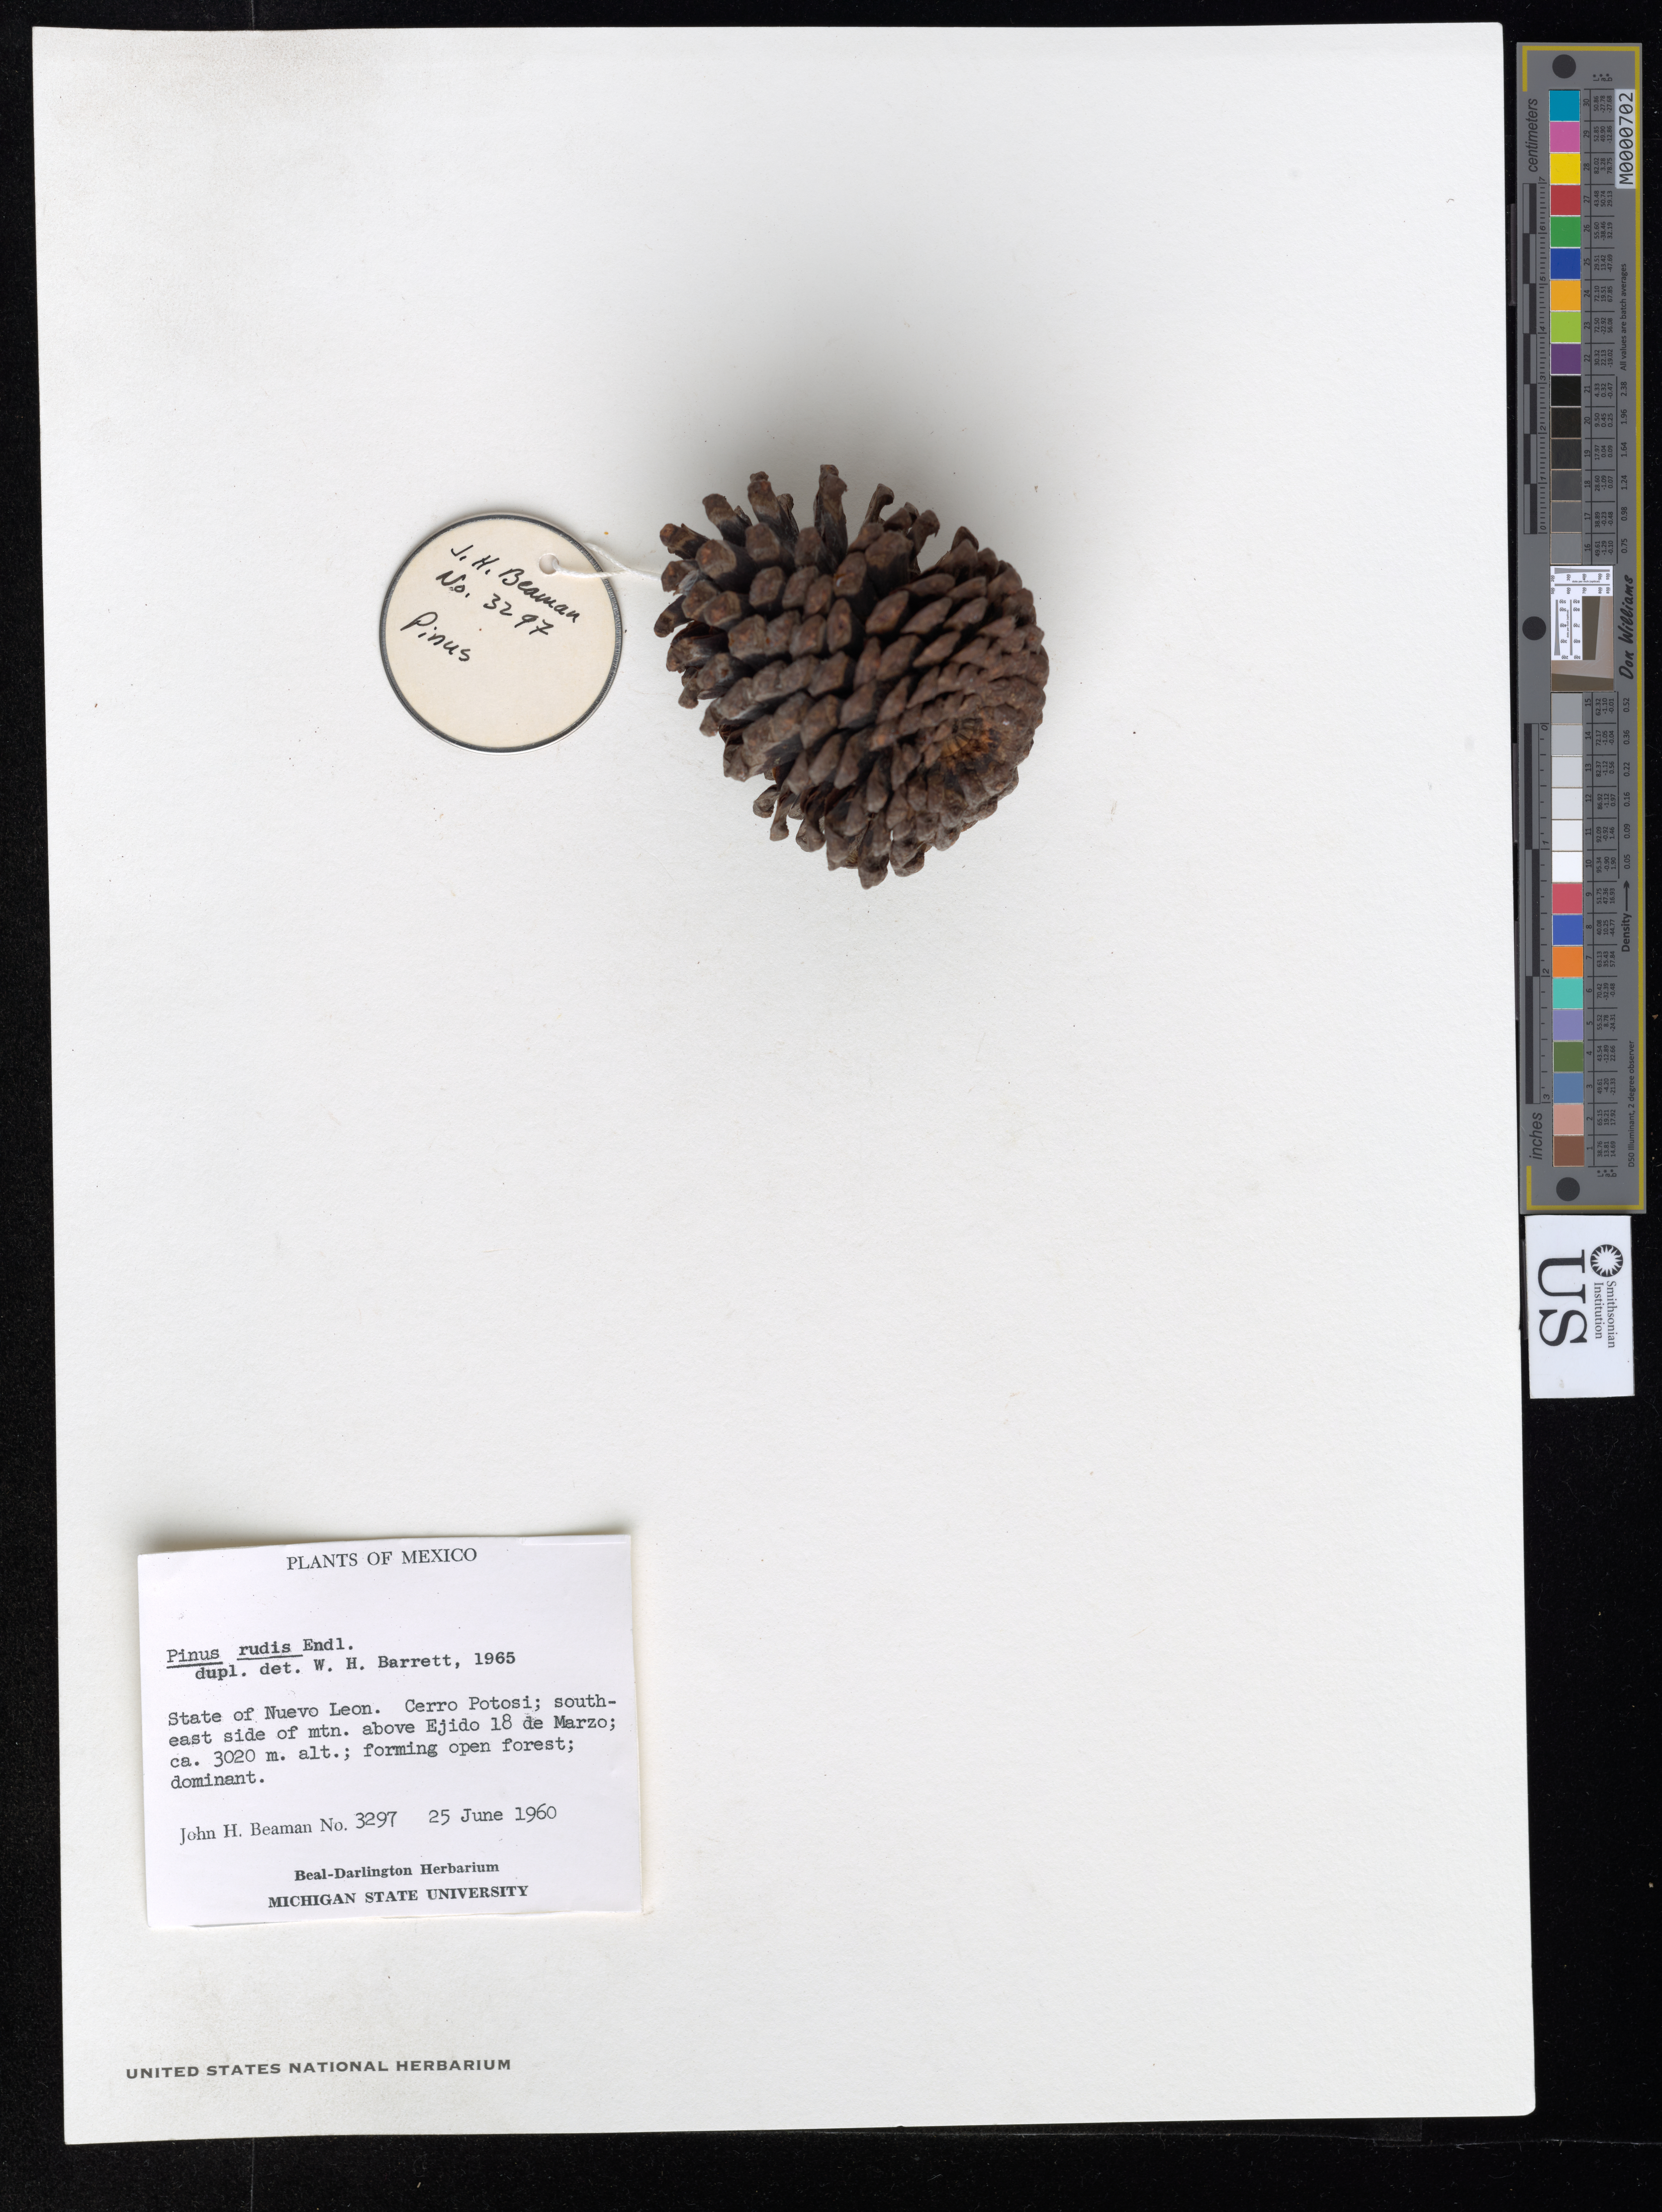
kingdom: Plantae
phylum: Tracheophyta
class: Pinopsida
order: Pinales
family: Pinaceae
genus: Pinus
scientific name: Pinus hartwegii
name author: Lindl.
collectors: J. H. Beaman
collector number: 3297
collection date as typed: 25 Jun 1960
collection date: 1960-06-25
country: Mexico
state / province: Nuevo León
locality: Cerro Potosí; south-east side of mountain above Ejido 18 de Marzo.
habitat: South-east side of mountain; forming open forest; dominant.